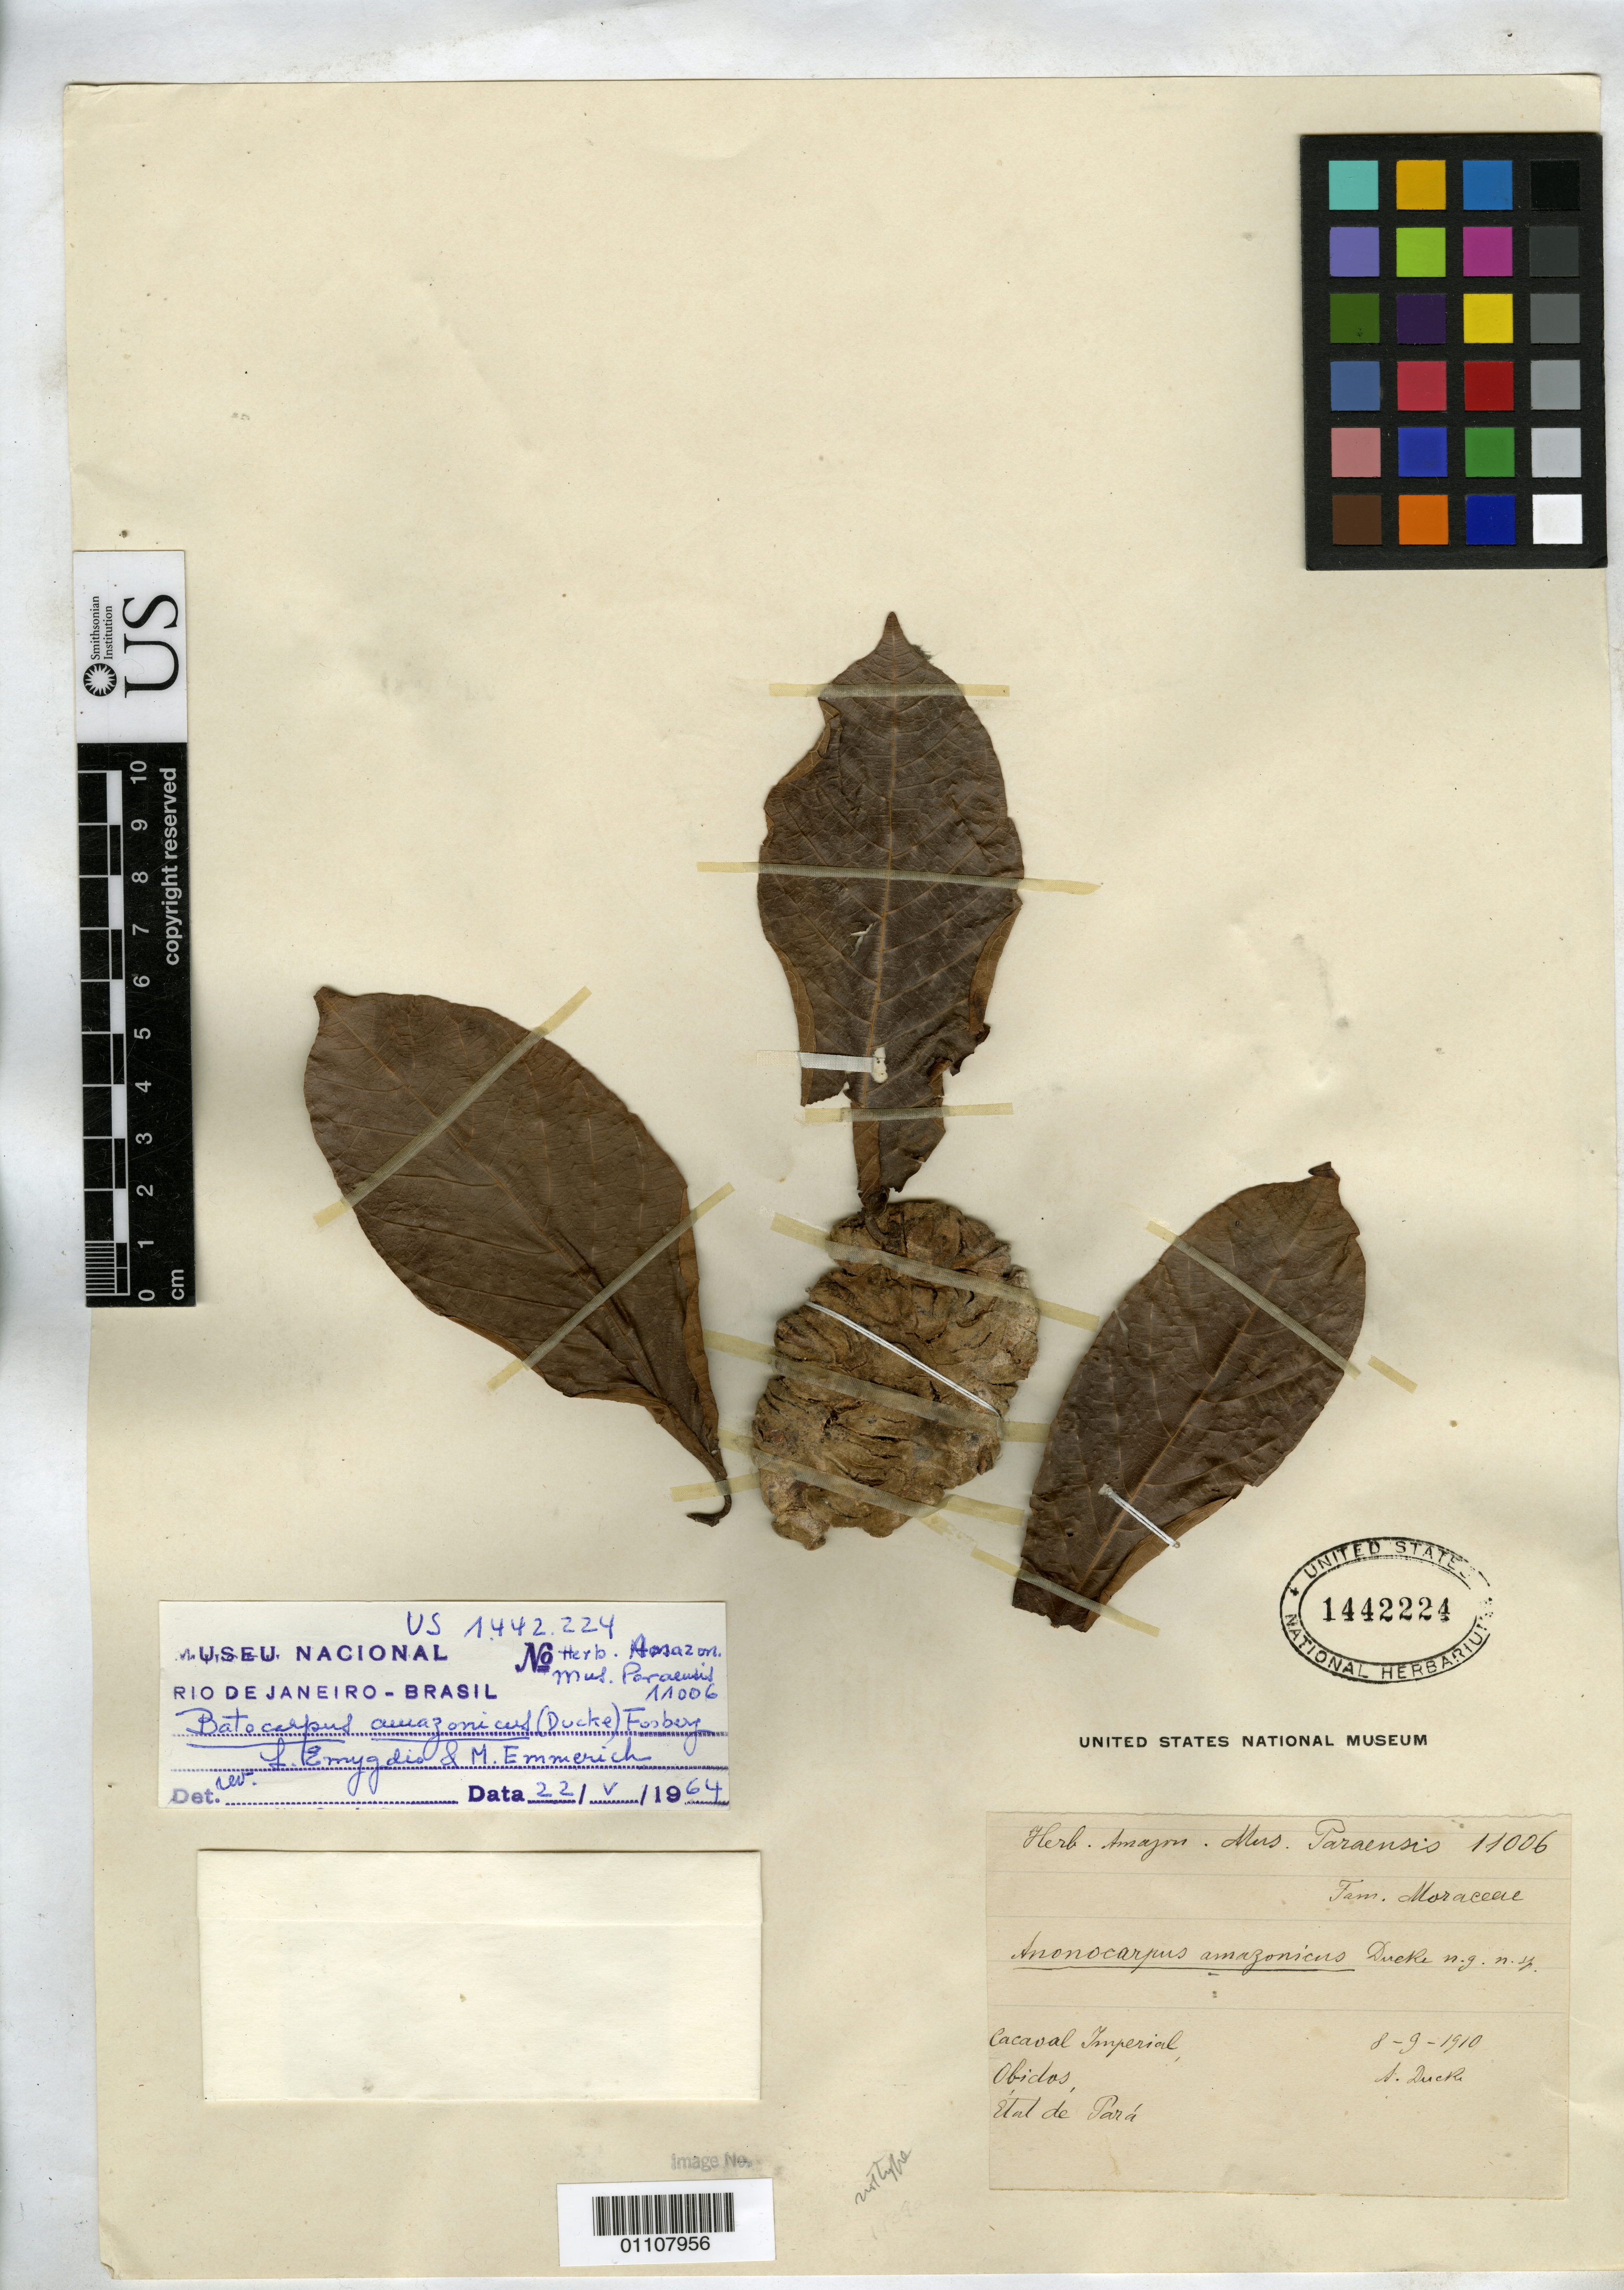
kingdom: Plantae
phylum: Tracheophyta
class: Magnoliopsida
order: Rosales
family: Moraceae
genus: Anonocarpus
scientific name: Anonocarpus amazonicus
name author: Ducke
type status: Syntype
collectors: A. Ducke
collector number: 11006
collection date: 1910-09-08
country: Brazil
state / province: Pará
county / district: Óbidos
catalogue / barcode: US 1442224